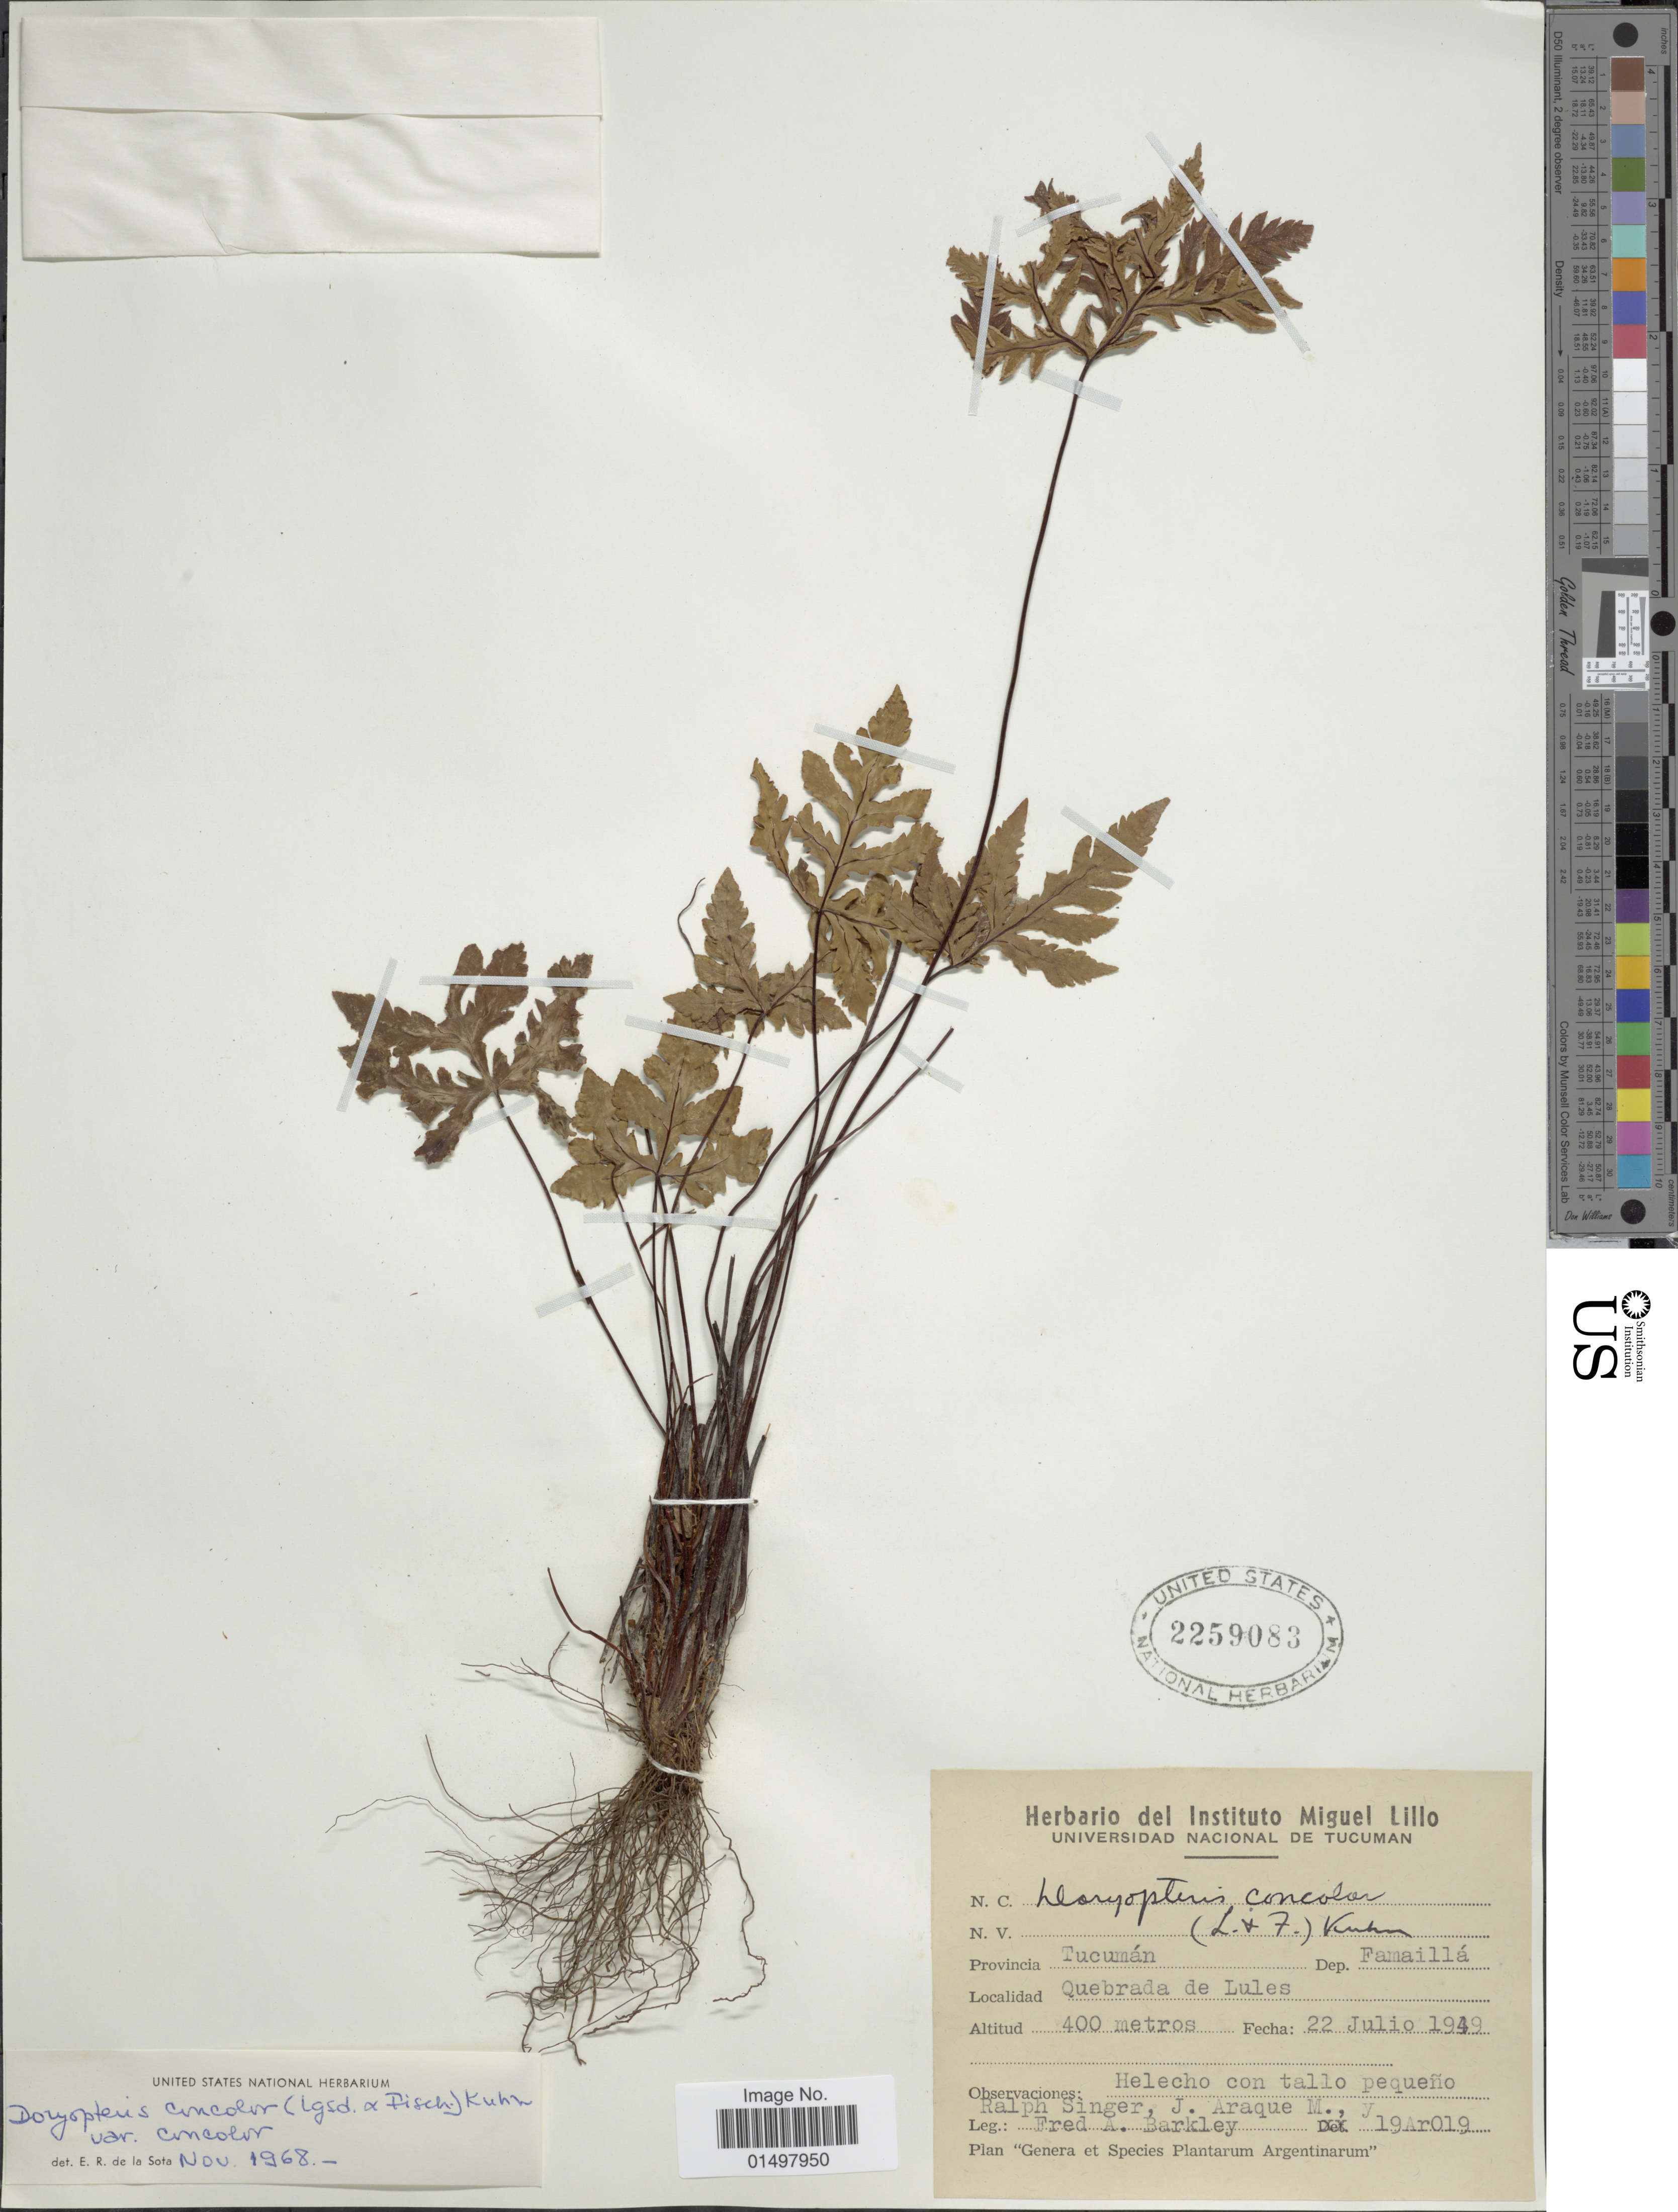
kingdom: Plantae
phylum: Tracheophyta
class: Polypodiopsida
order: Polypodiales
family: Pteridaceae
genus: Doryopteris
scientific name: Doryopteris concolor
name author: (Langsd. & Fisch.) Kuhn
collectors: R. Singer, J. Araque Molina & F. A. Barkley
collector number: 19Ar019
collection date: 1949-07-22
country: Argentina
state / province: Tucuman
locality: Provincia Tucuman. Dep. Famailla. Quebrada de Lules.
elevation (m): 400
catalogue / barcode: US 2259083